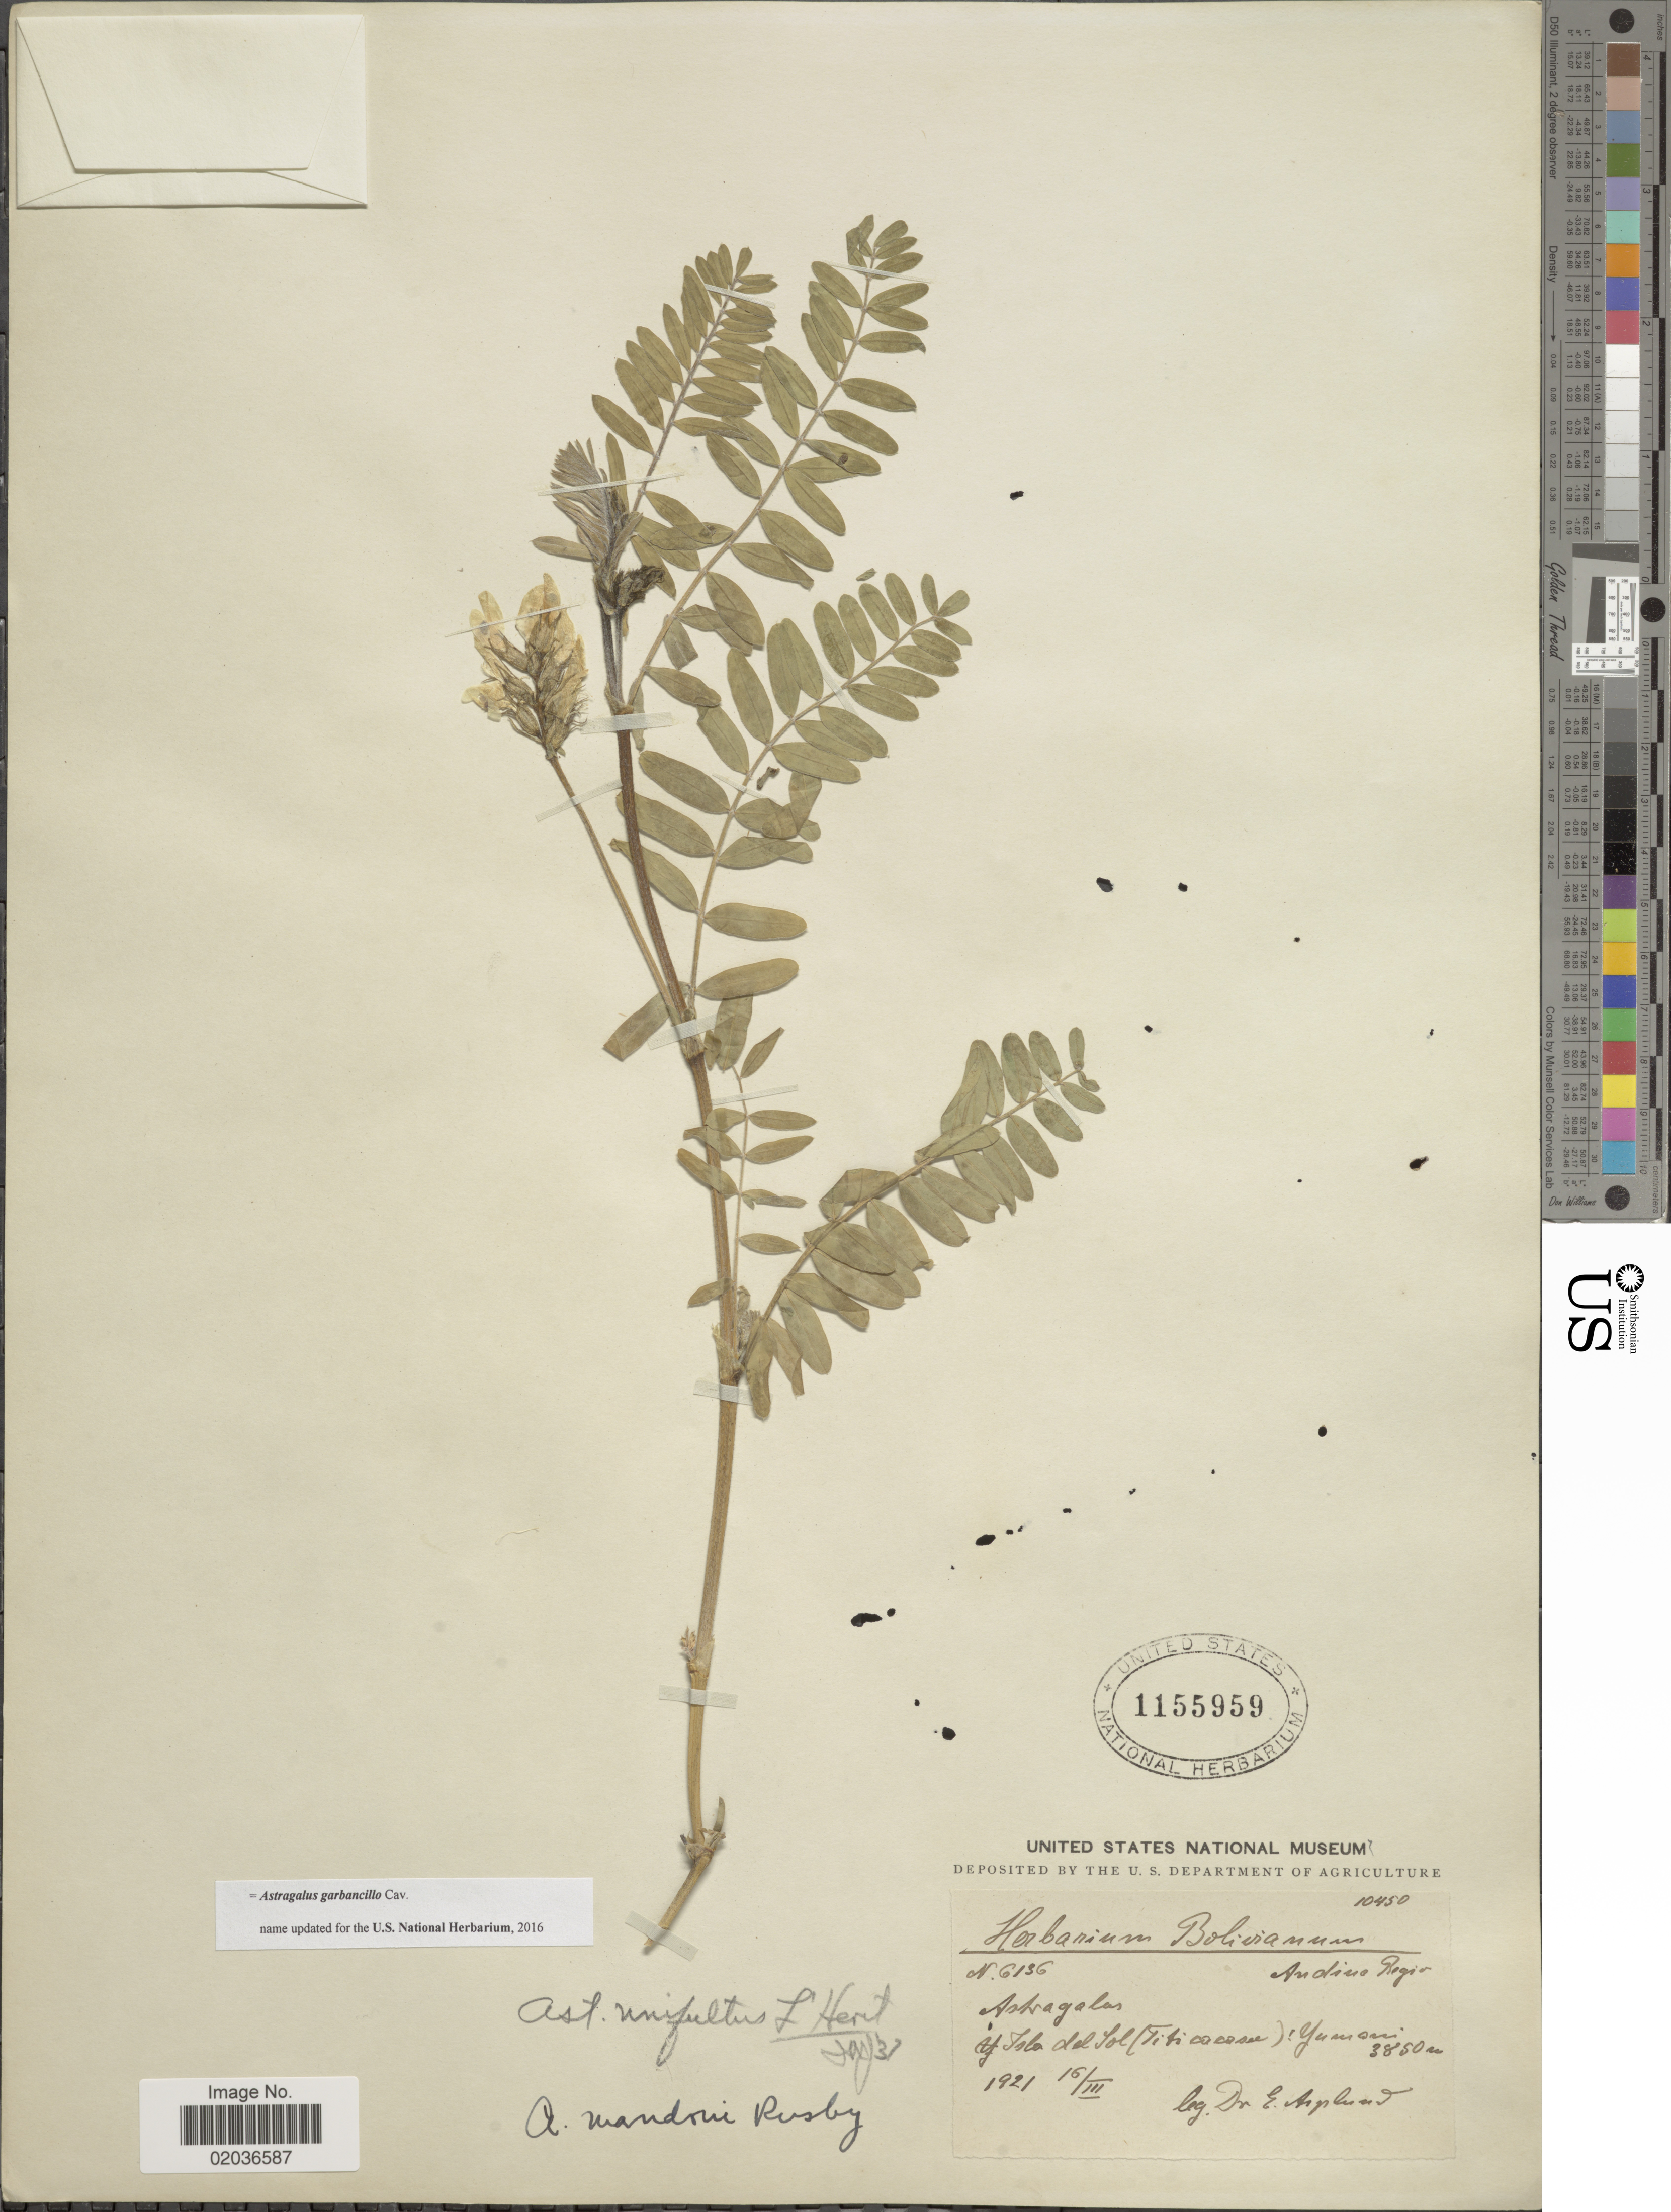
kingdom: Plantae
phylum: Tracheophyta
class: Magnoliopsida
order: Fabales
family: Fabaceae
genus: Astragalus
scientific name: Astragalus garbancillo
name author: Cav.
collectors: E. Asplund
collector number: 6136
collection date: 1921-03-16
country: Bolivia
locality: Isla del Sol (Titicaca)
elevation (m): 3850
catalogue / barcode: US 1155959